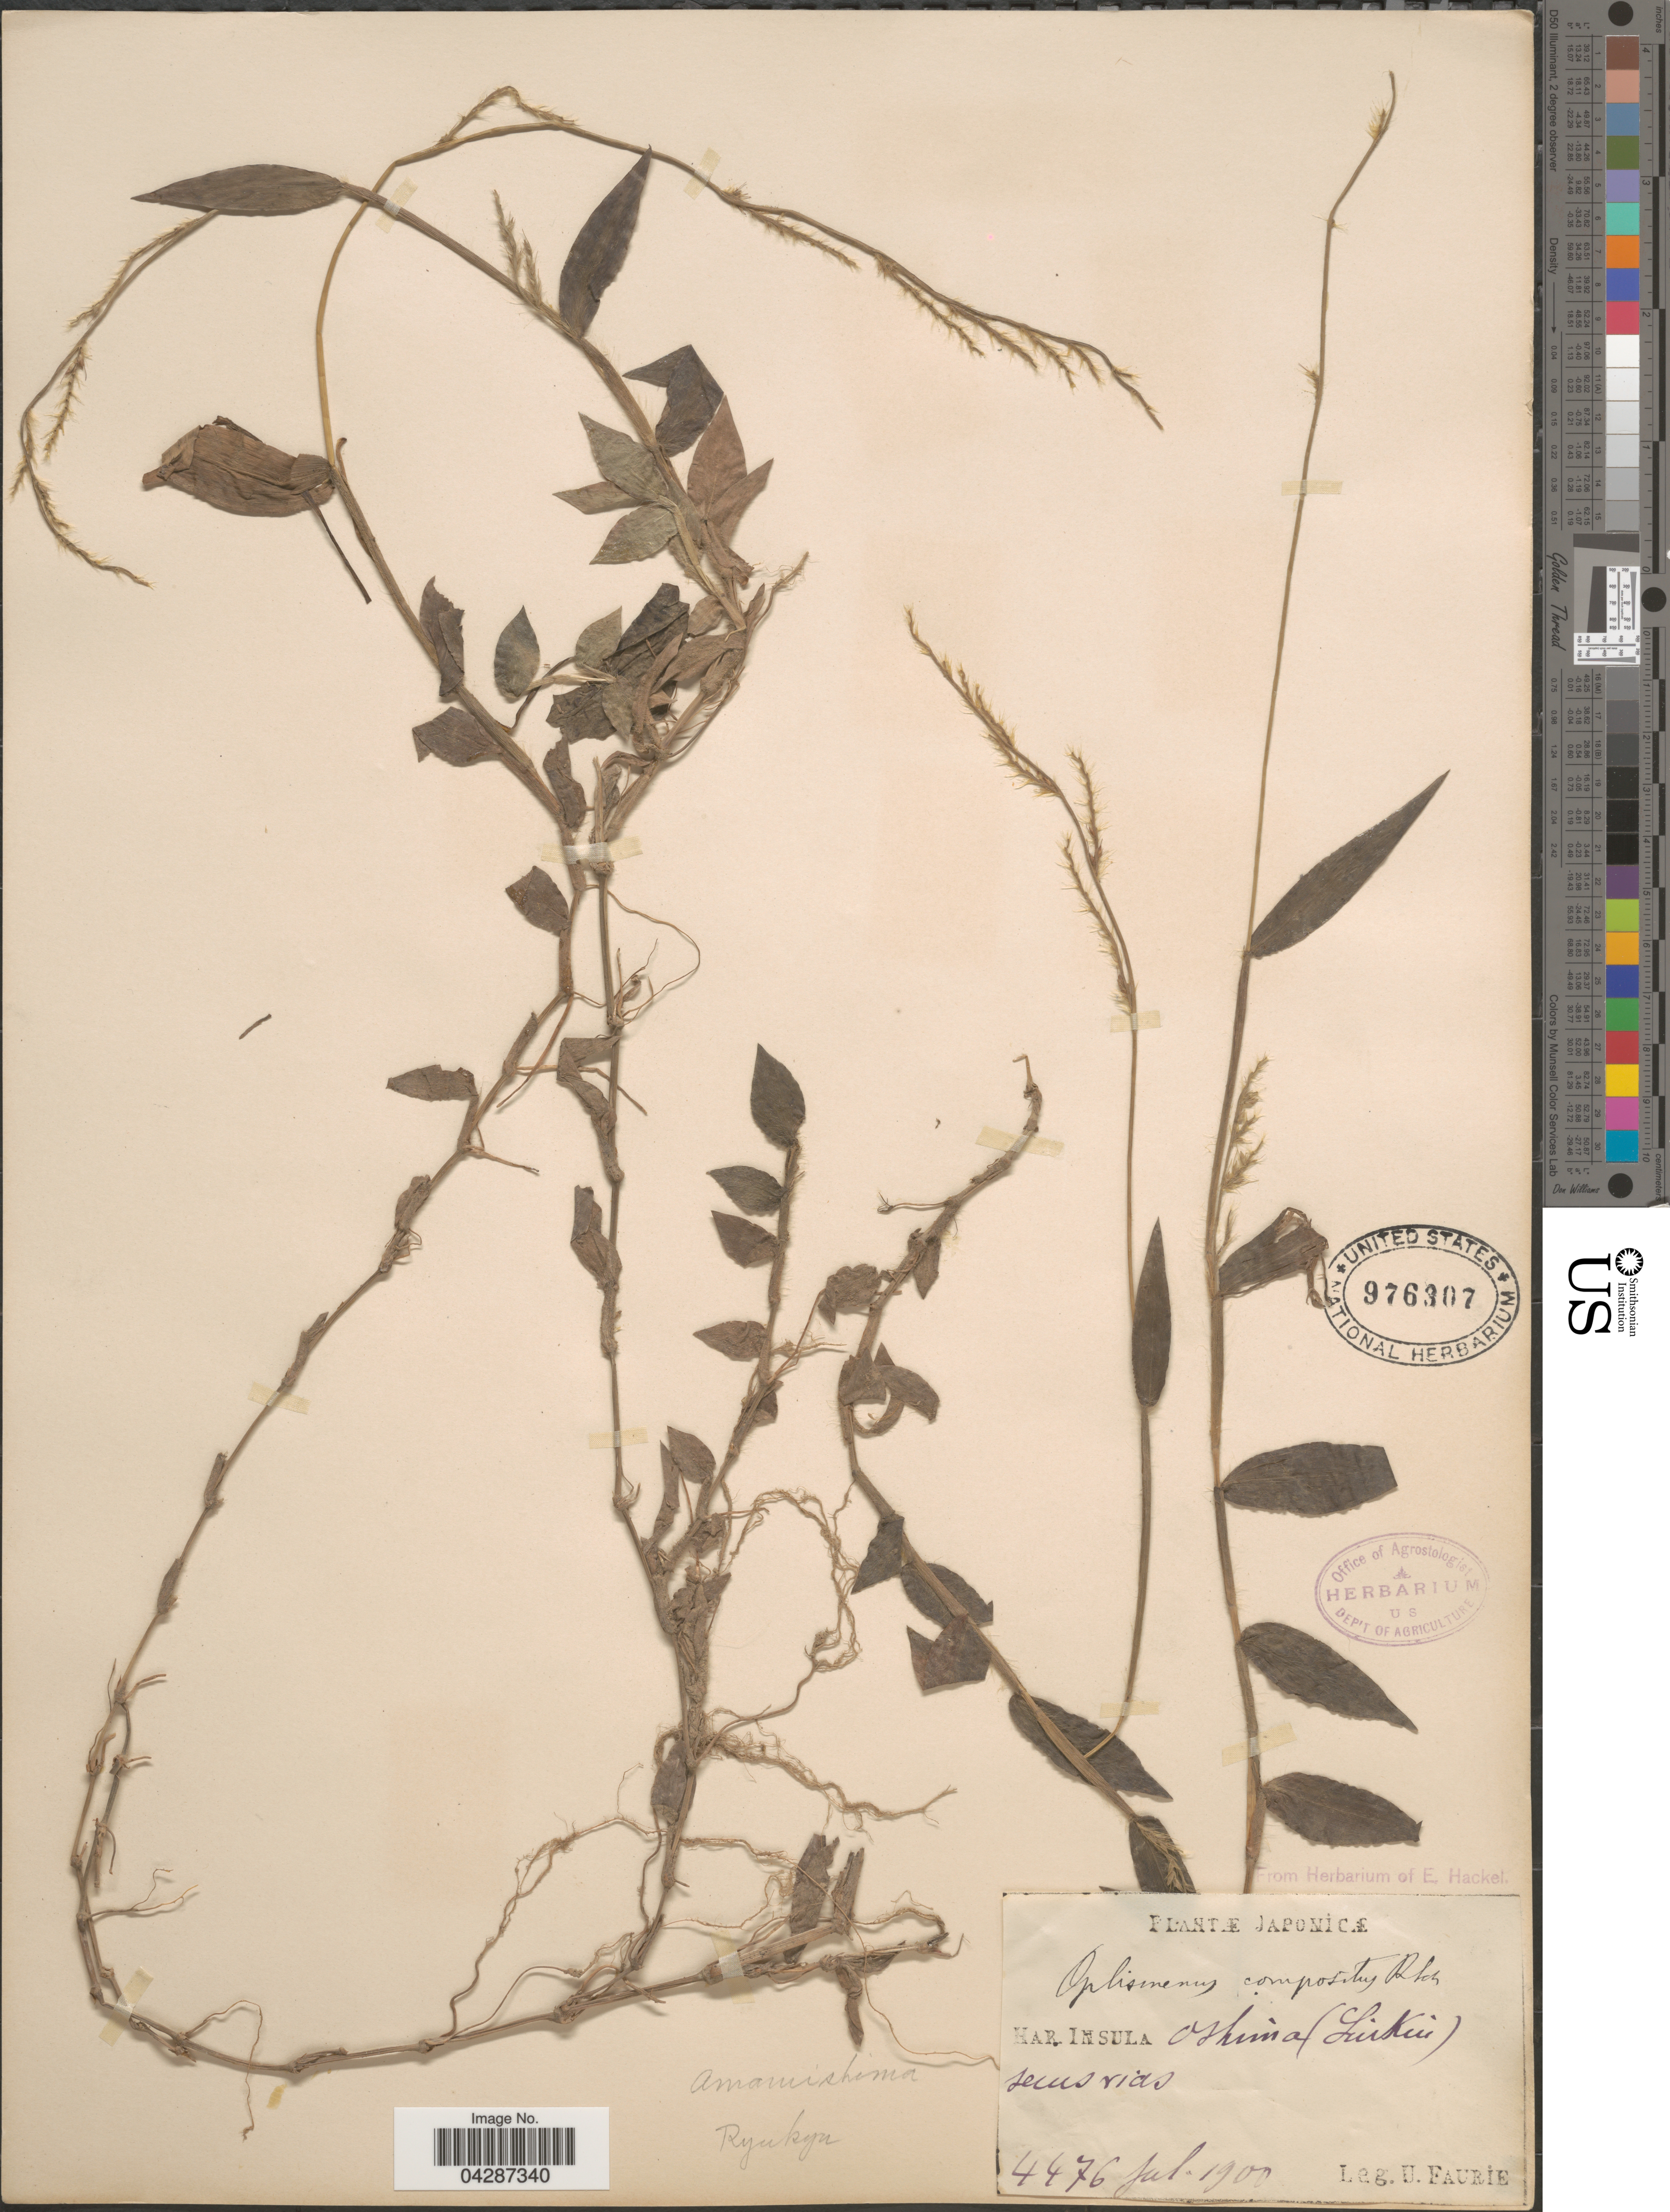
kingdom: Plantae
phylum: Tracheophyta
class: Liliopsida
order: Poales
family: Poaceae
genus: Oplismenus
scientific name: Oplismenus compositus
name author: (L.) P. Beauv.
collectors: U. Faurie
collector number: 4476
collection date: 1900-07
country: Japan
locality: Japonicæ. Insula Oshima (Liukiu) secus vias.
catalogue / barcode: US 976307